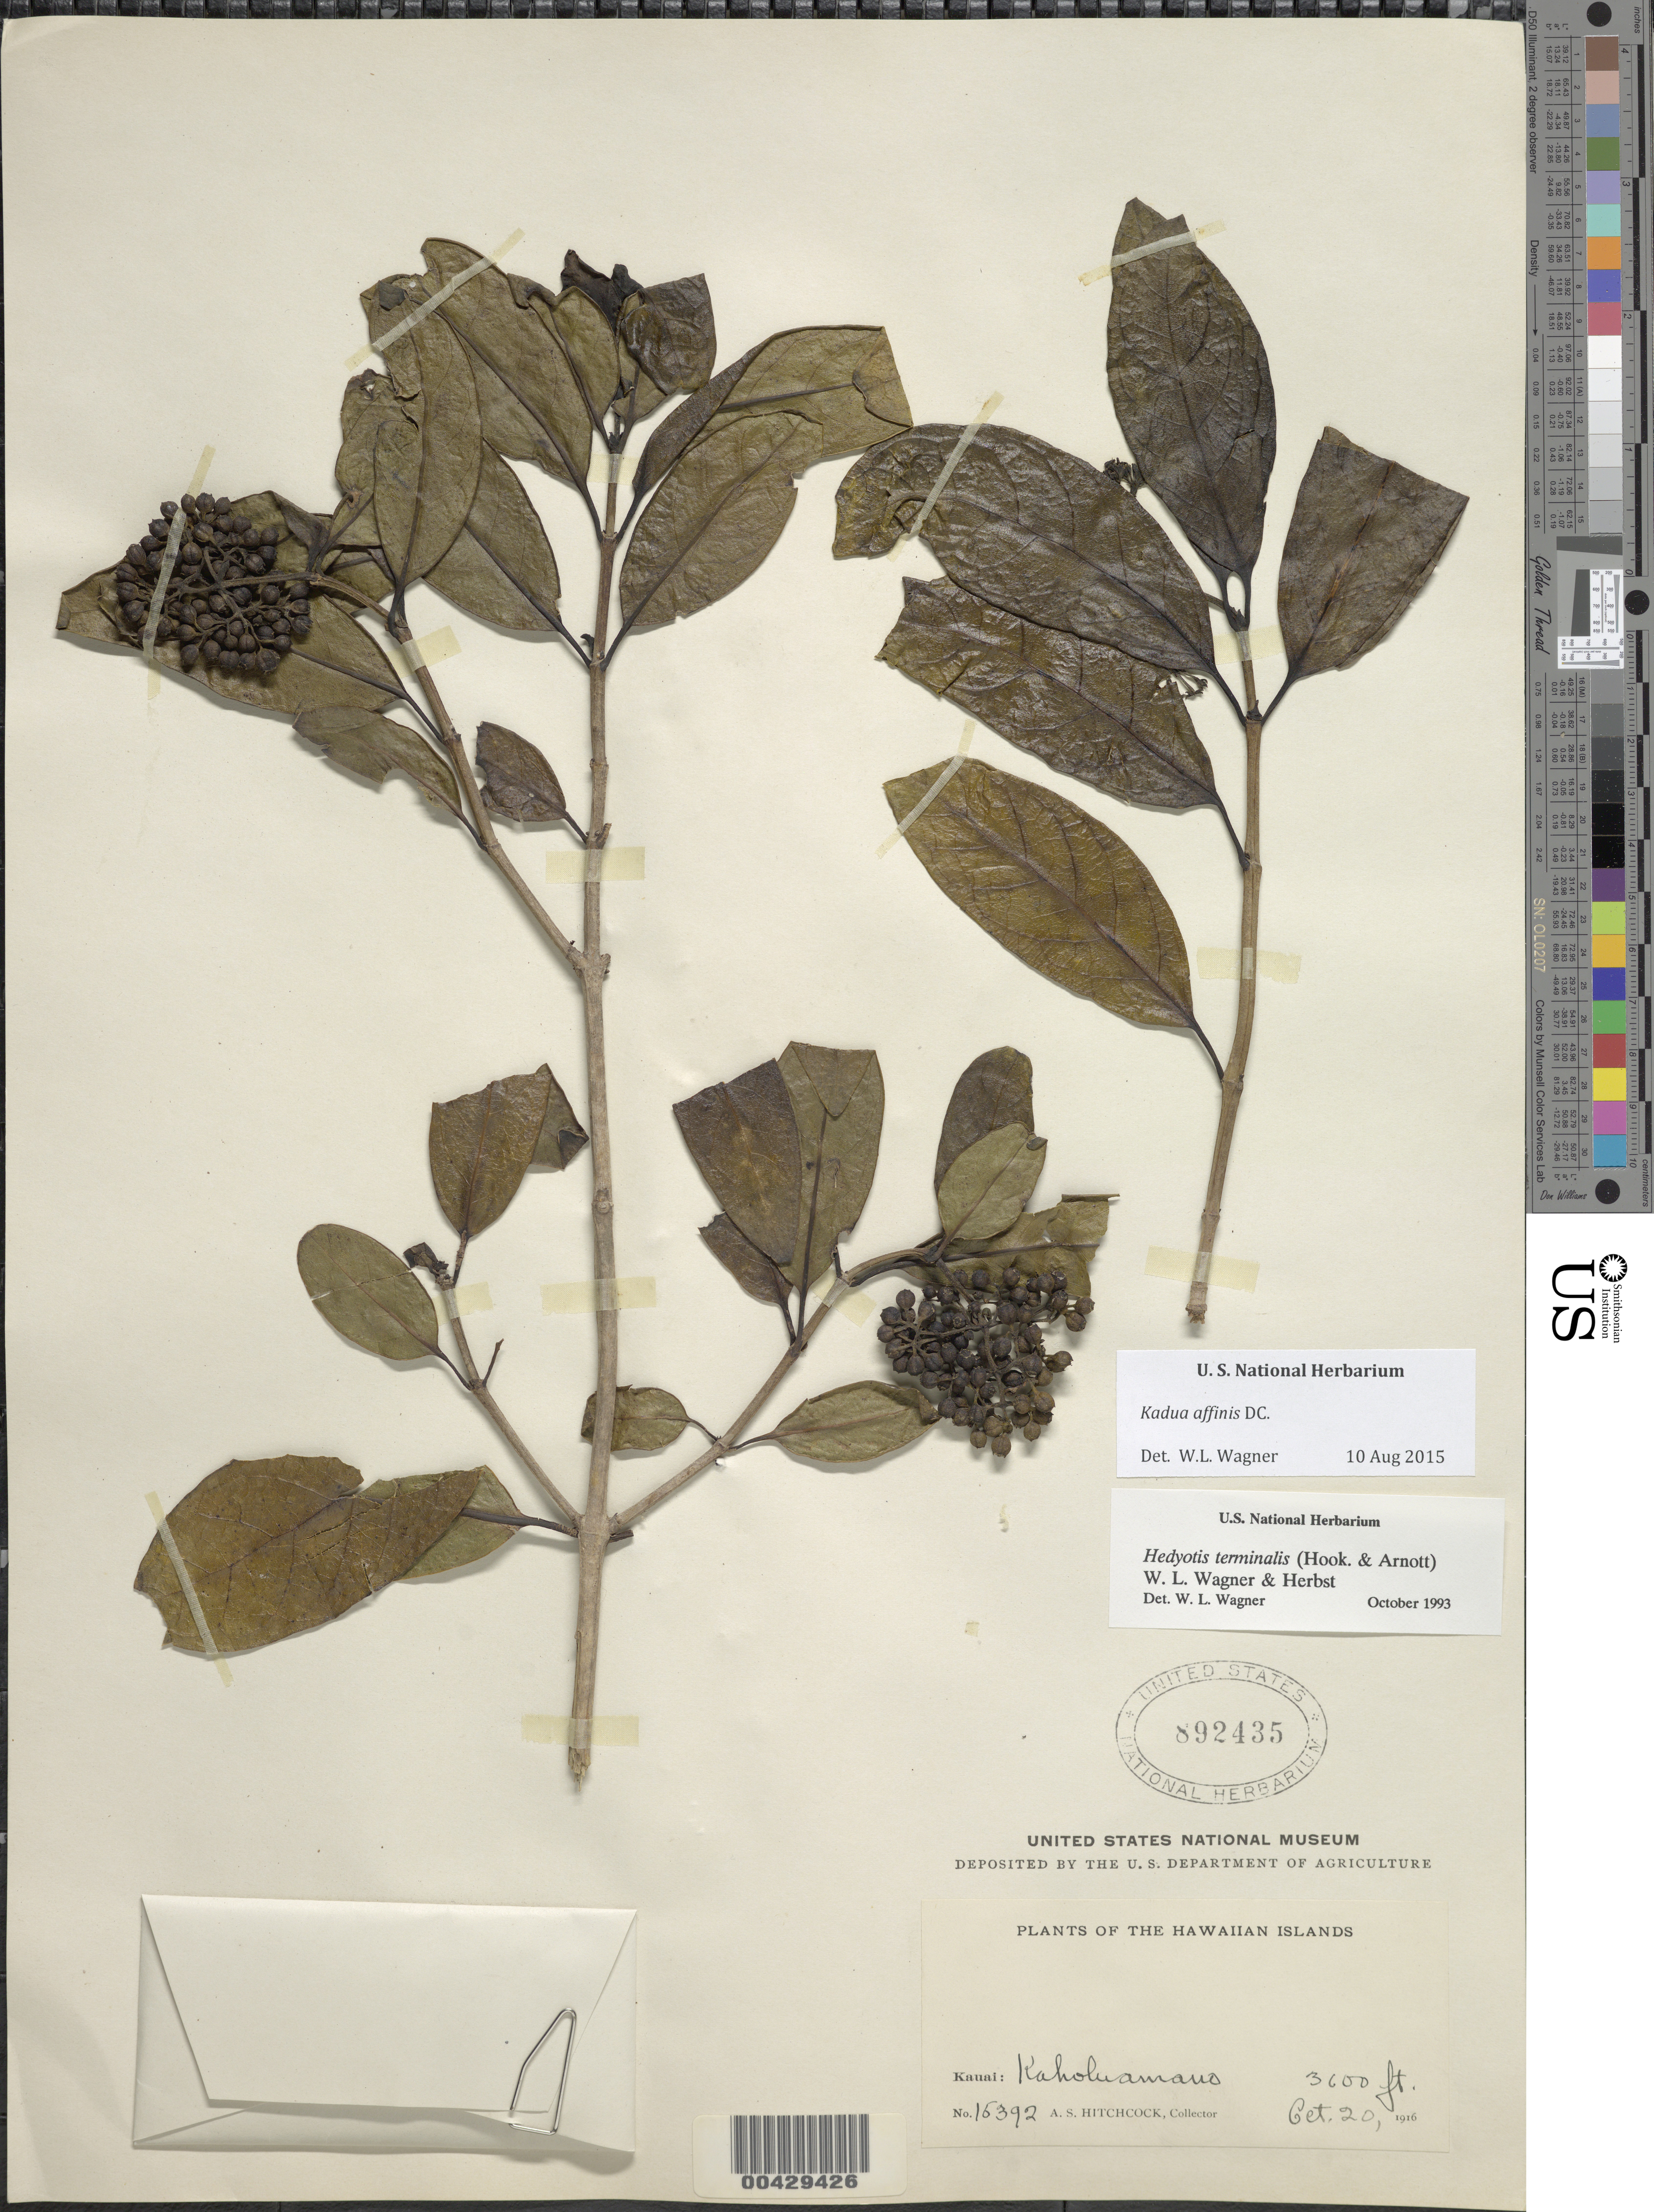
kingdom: Plantae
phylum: Tracheophyta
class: Magnoliopsida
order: Gentianales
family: Rubiaceae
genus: Kadua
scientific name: Kadua affinis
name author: DC.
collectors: A. S. Hitchcock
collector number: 15392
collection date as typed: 20 Oct 1916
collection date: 1916-10-20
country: United States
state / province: Hawaii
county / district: Kauai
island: Kaua'i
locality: Kaholuamanoa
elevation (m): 1097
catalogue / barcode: US 892435